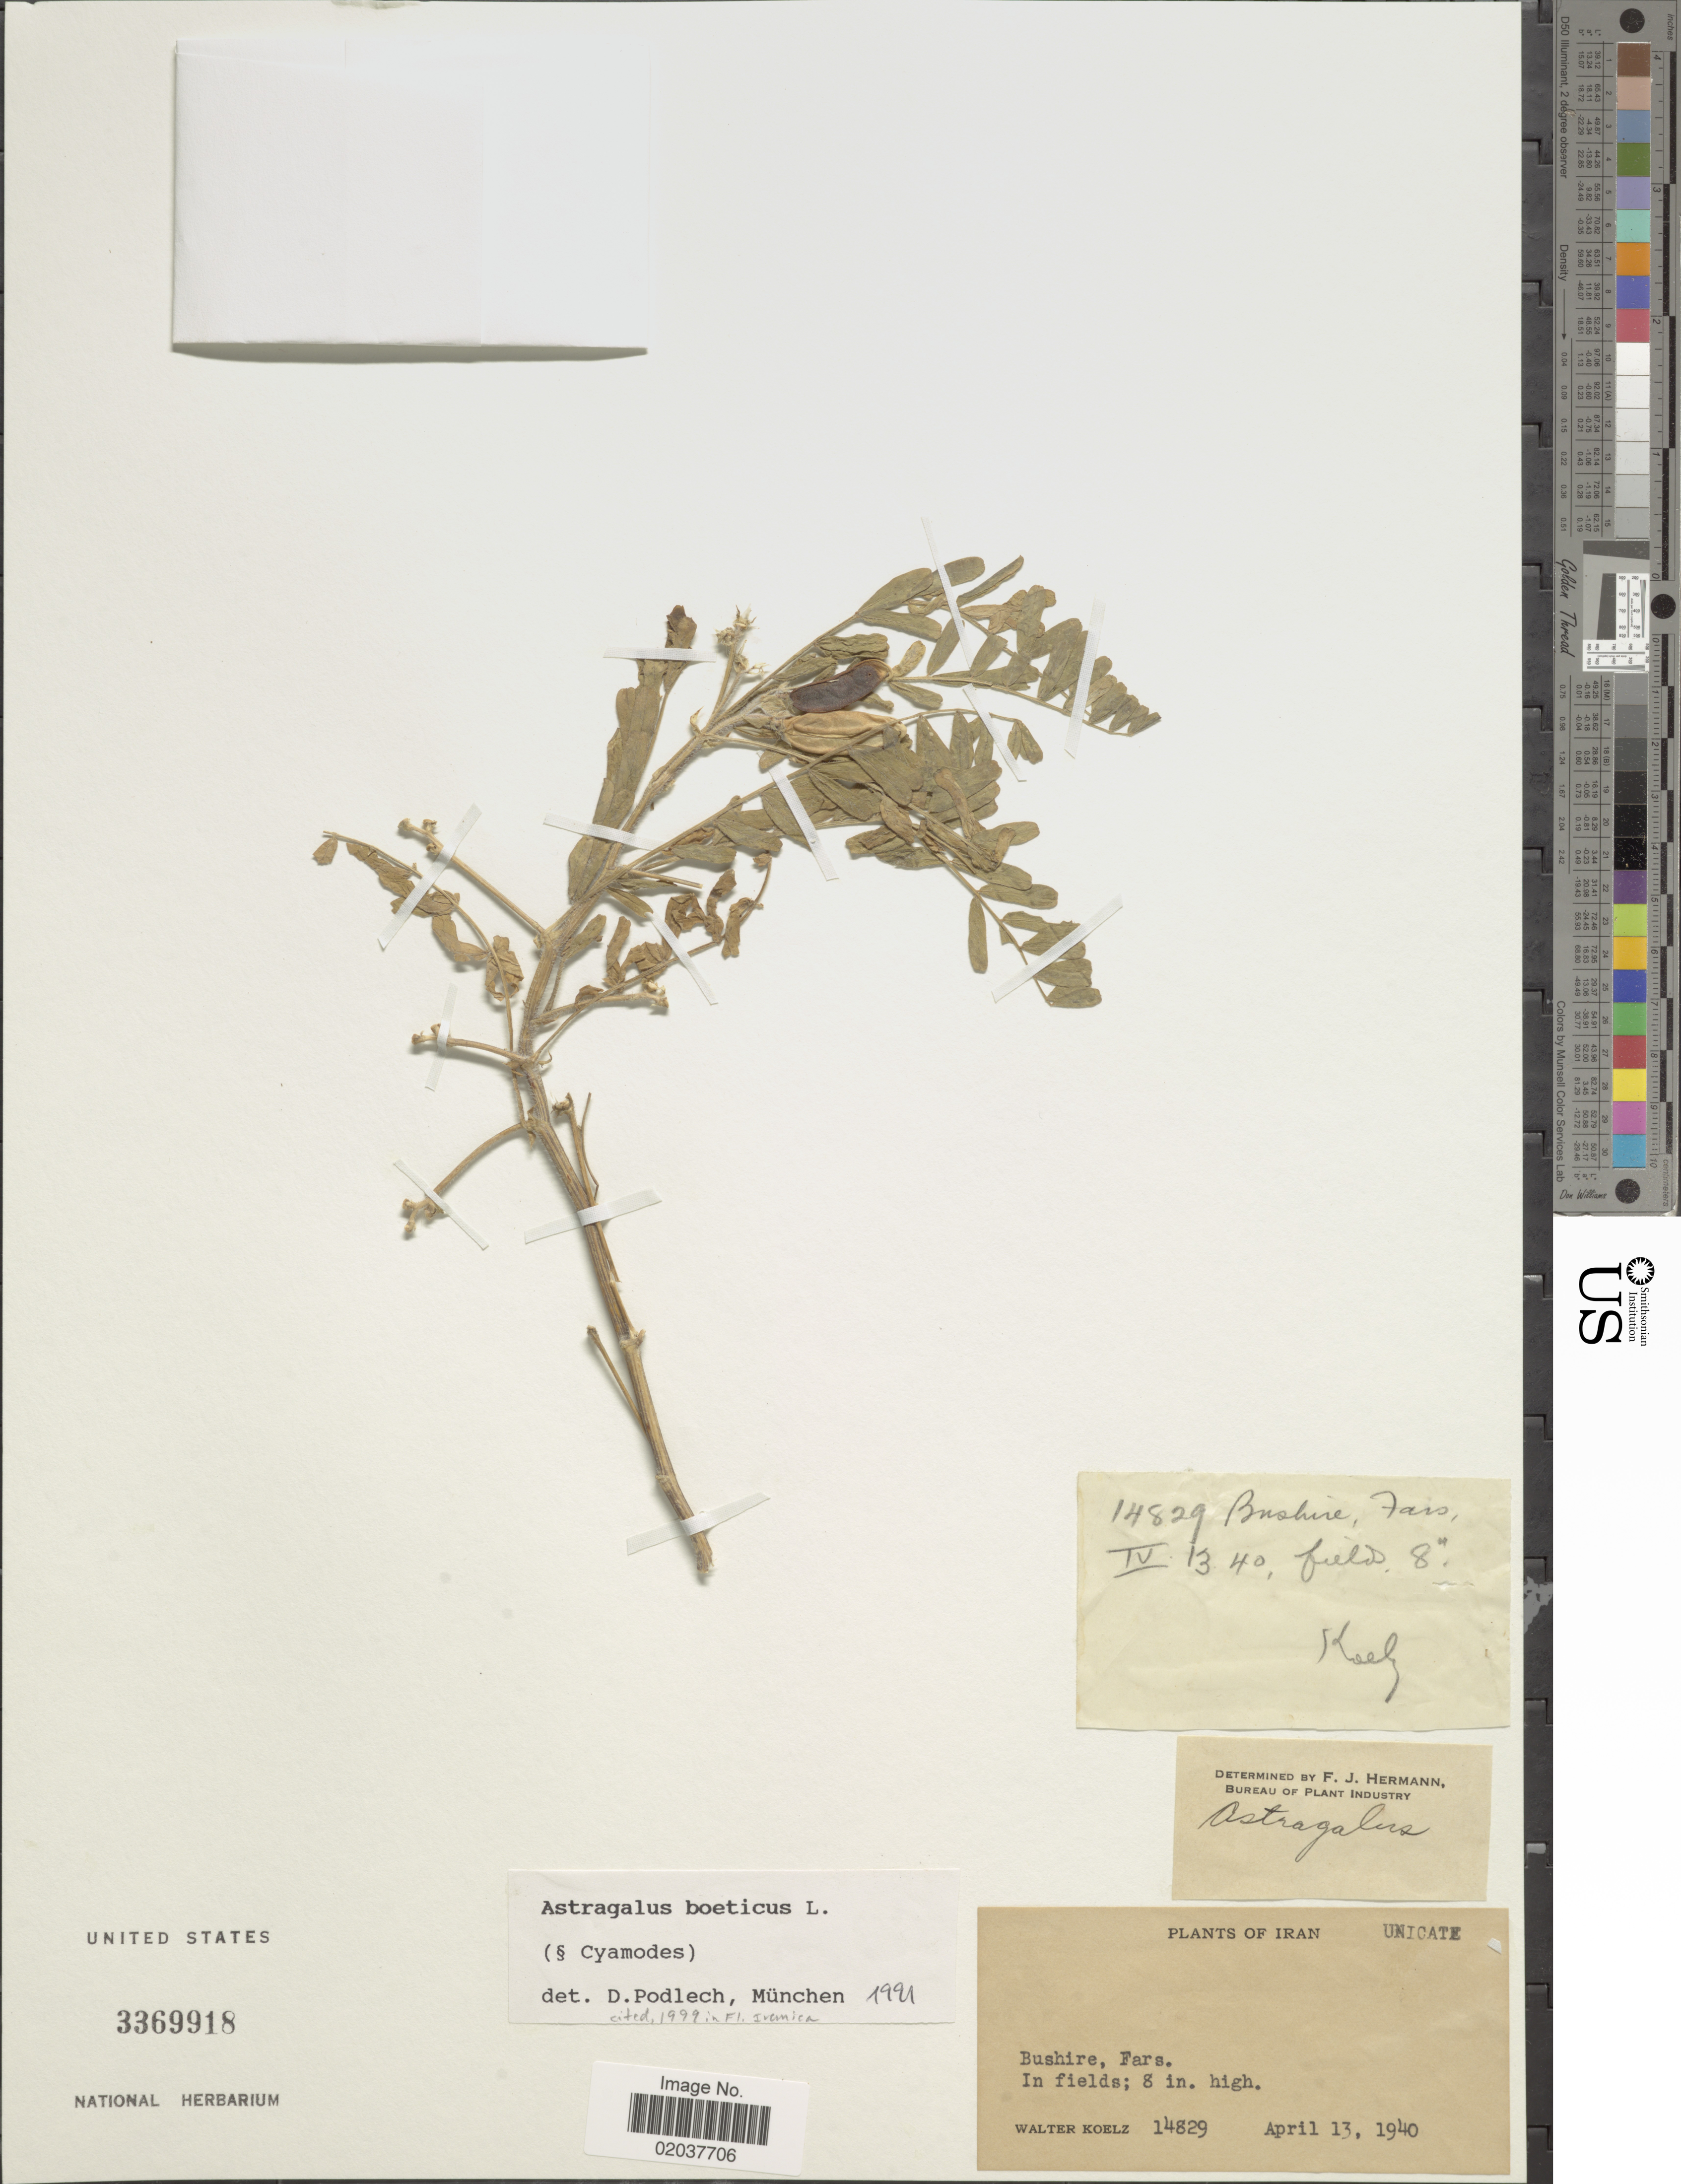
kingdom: Plantae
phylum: Tracheophyta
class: Magnoliopsida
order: Fabales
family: Fabaceae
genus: Astragalus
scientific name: Astragalus boeticus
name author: L.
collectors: W. N. Koelz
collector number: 14829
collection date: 1940-04-13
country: Iran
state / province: Fars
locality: Bushire, Fars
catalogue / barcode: US 3369918